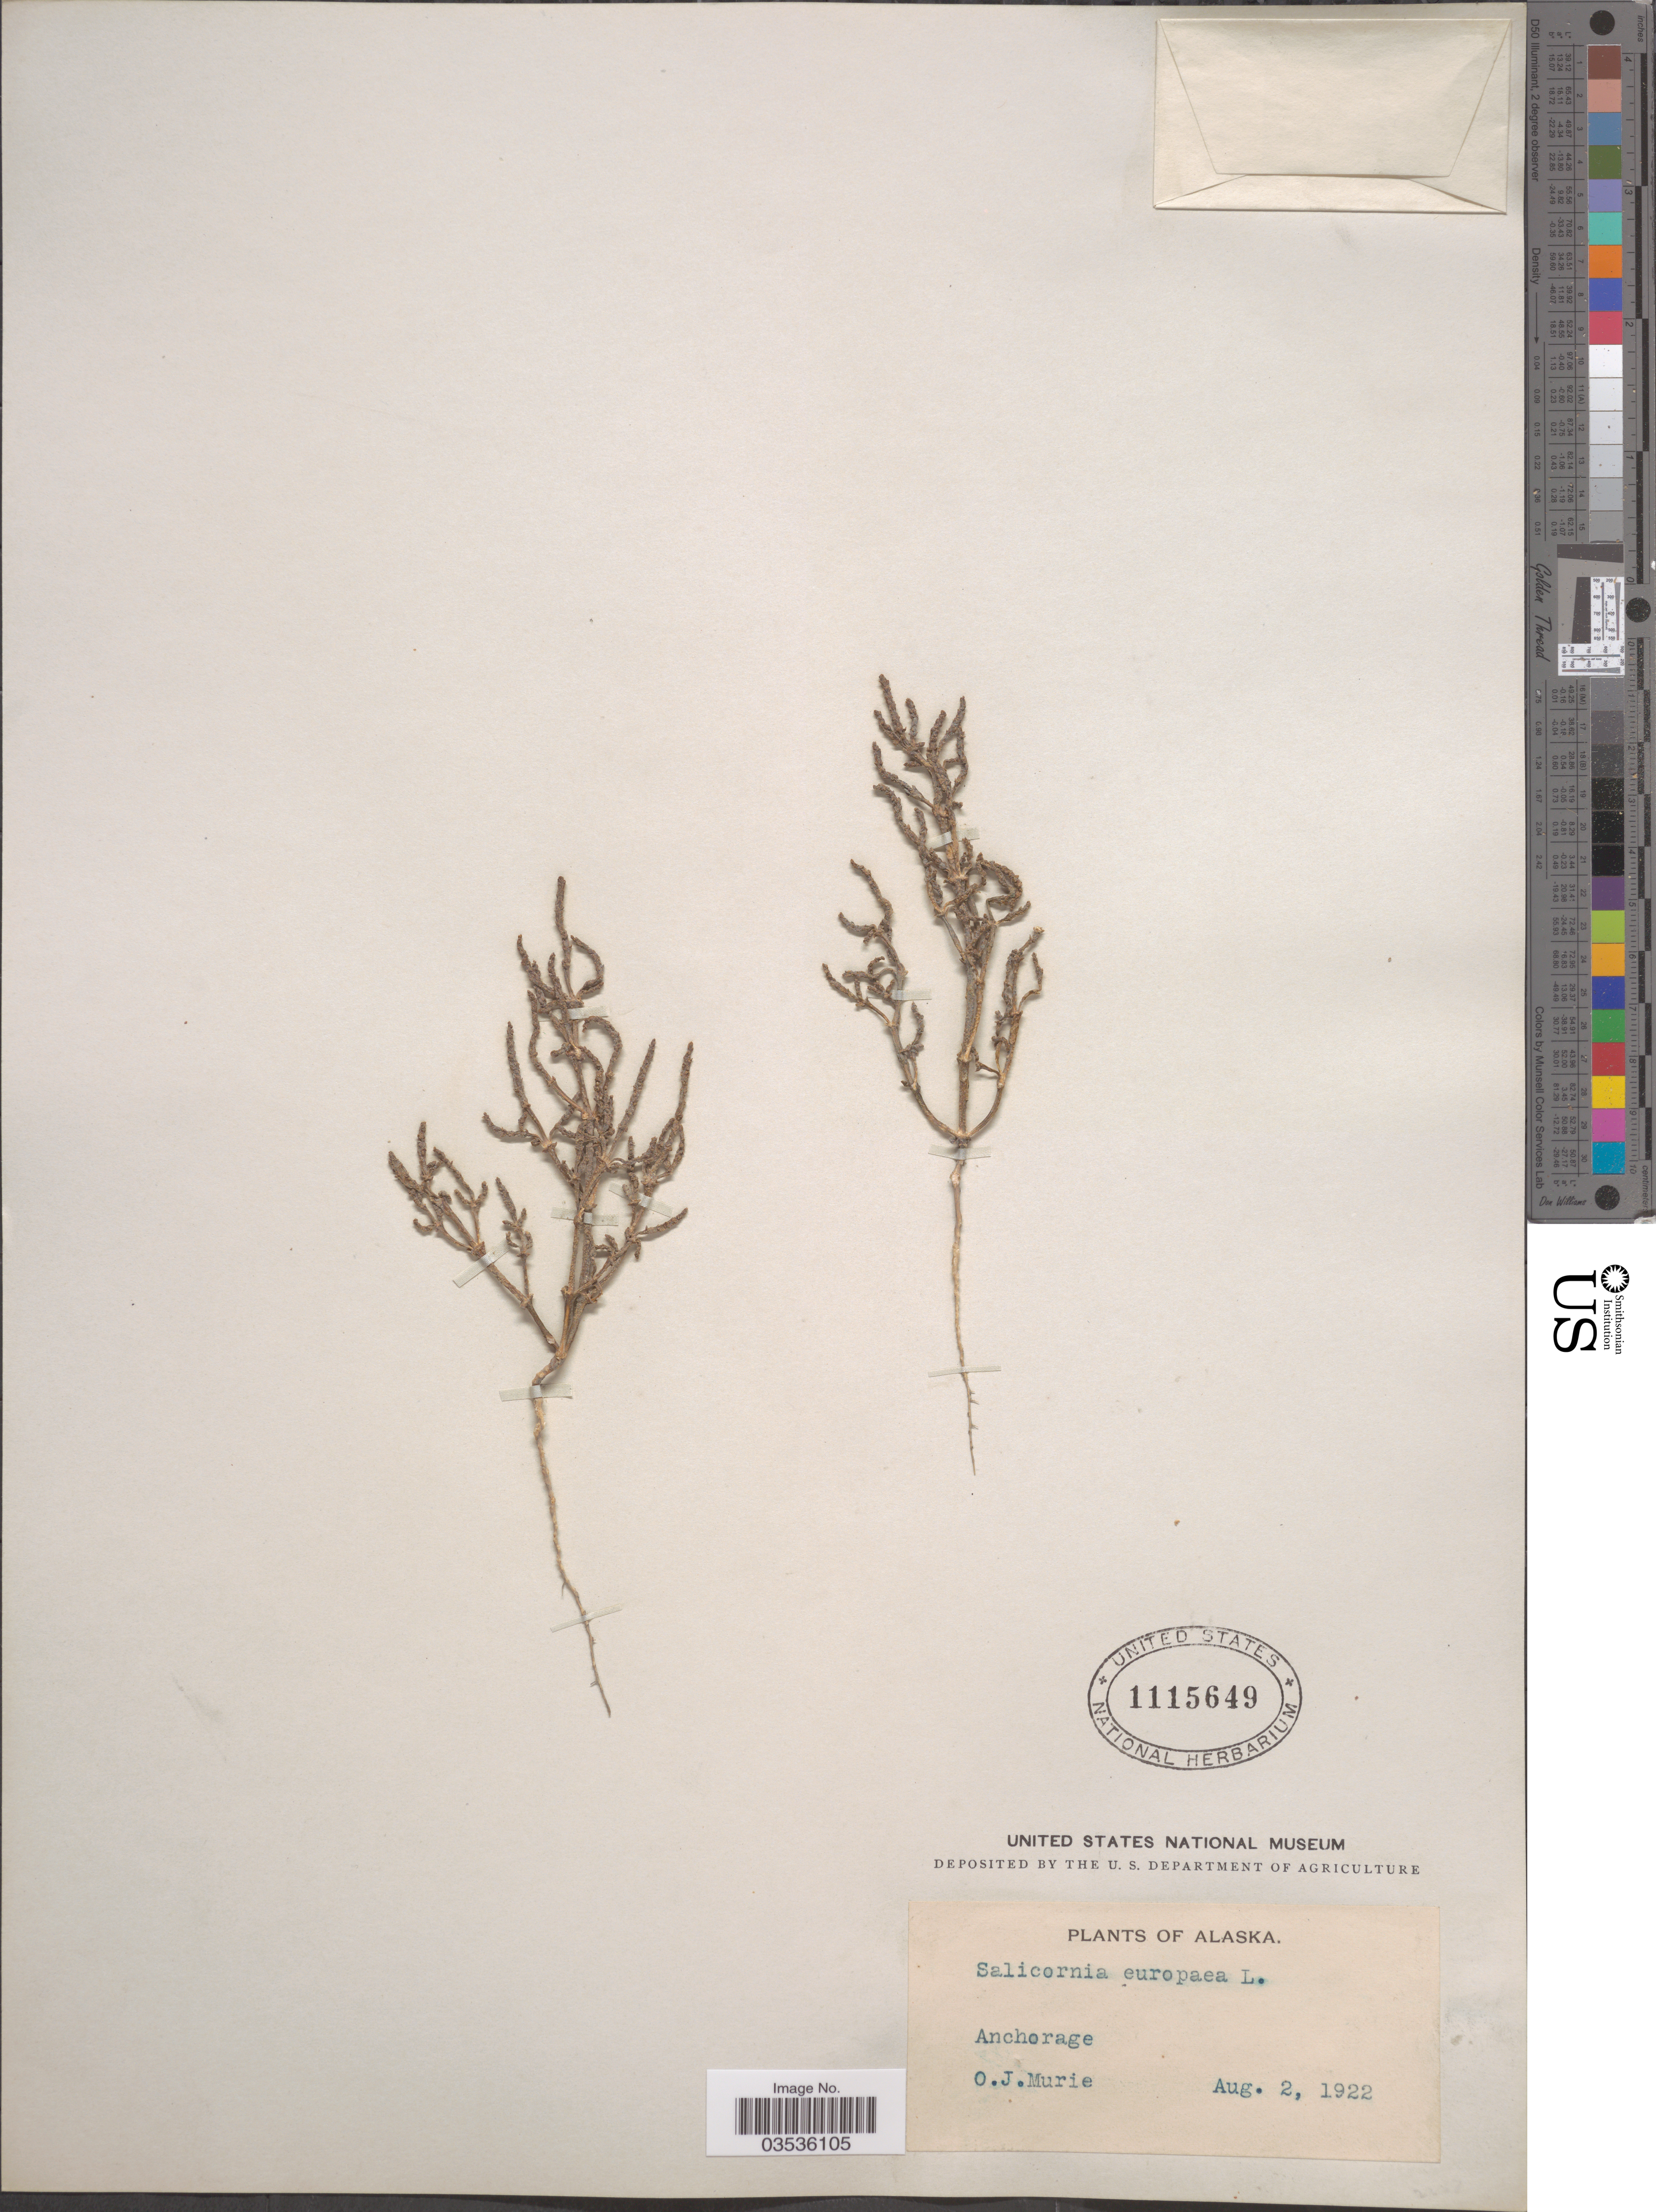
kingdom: Plantae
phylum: Tracheophyta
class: Magnoliopsida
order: Caryophyllales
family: Amaranthaceae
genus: Salicornia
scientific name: Salicornia europaea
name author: L.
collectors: O. Murie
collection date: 1922-08-02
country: United States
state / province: Alaska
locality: Anchorage.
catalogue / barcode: US 1115649